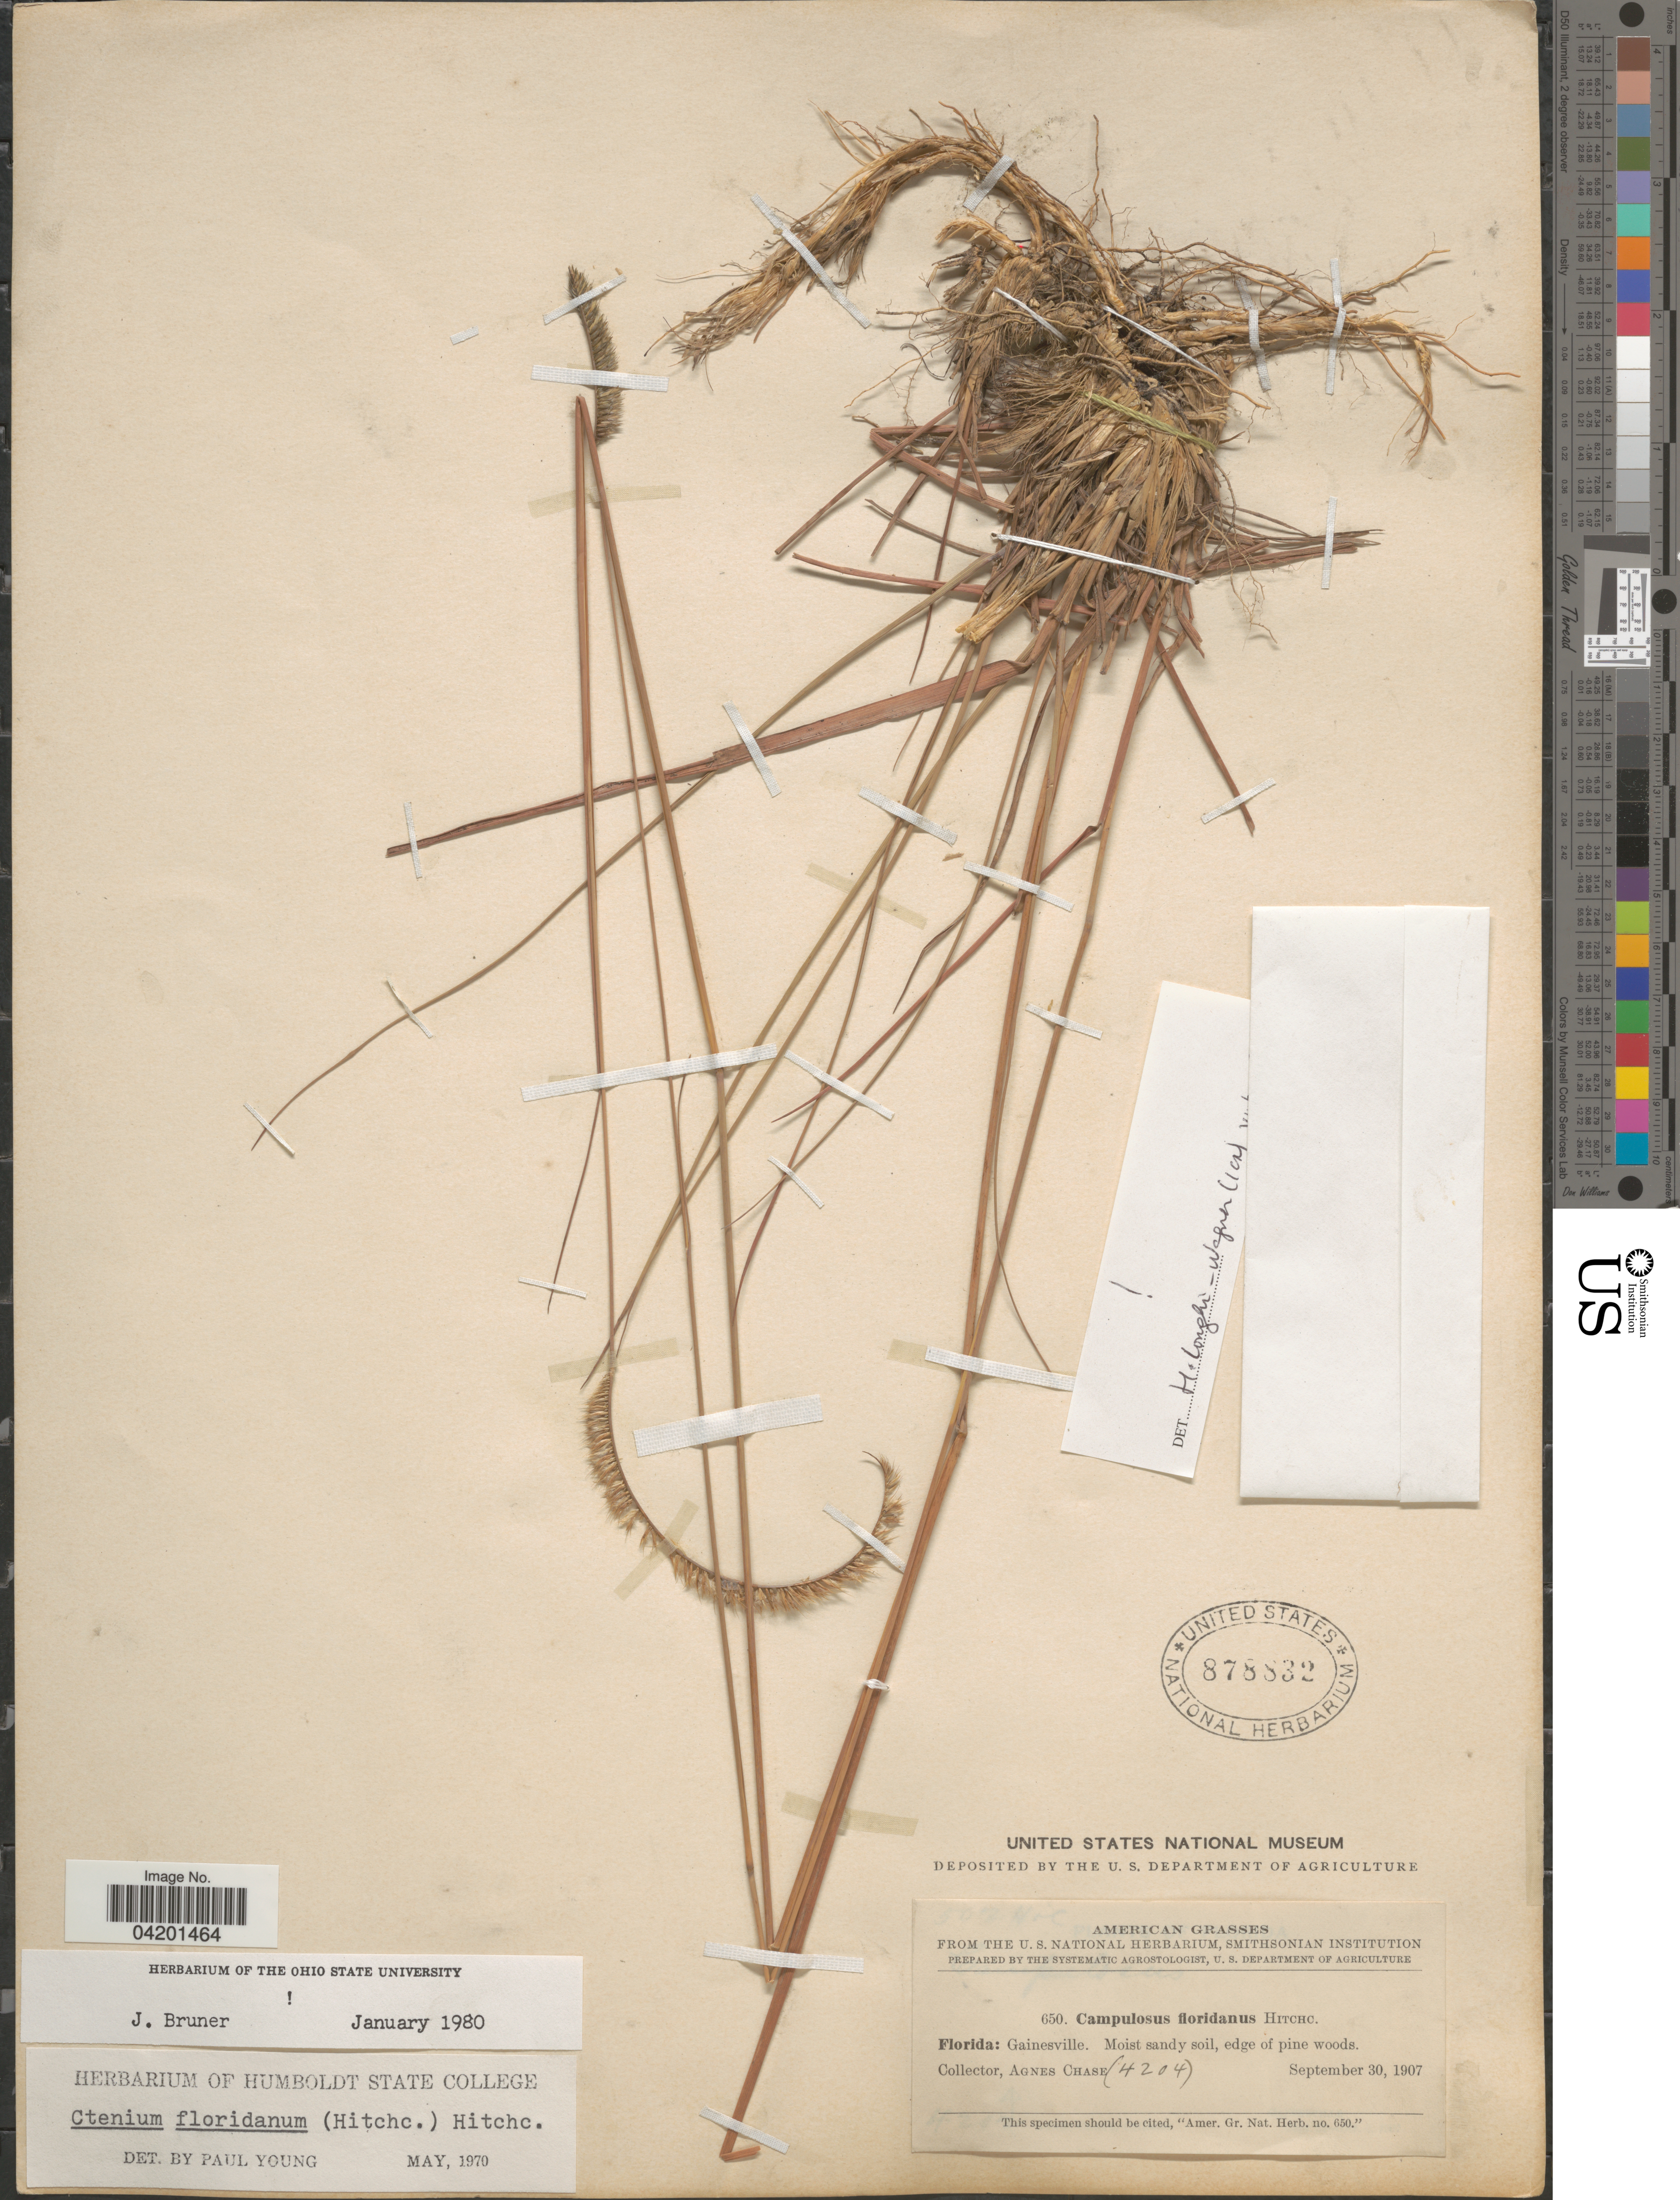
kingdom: Plantae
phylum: Tracheophyta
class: Liliopsida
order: Poales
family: Poaceae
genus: Ctenium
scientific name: Ctenium floridanum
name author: (Hitchc.) Hitchc.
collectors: A. Chase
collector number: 4204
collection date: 1907-09-30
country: United States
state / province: Florida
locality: Gainesville.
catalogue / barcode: US 878832